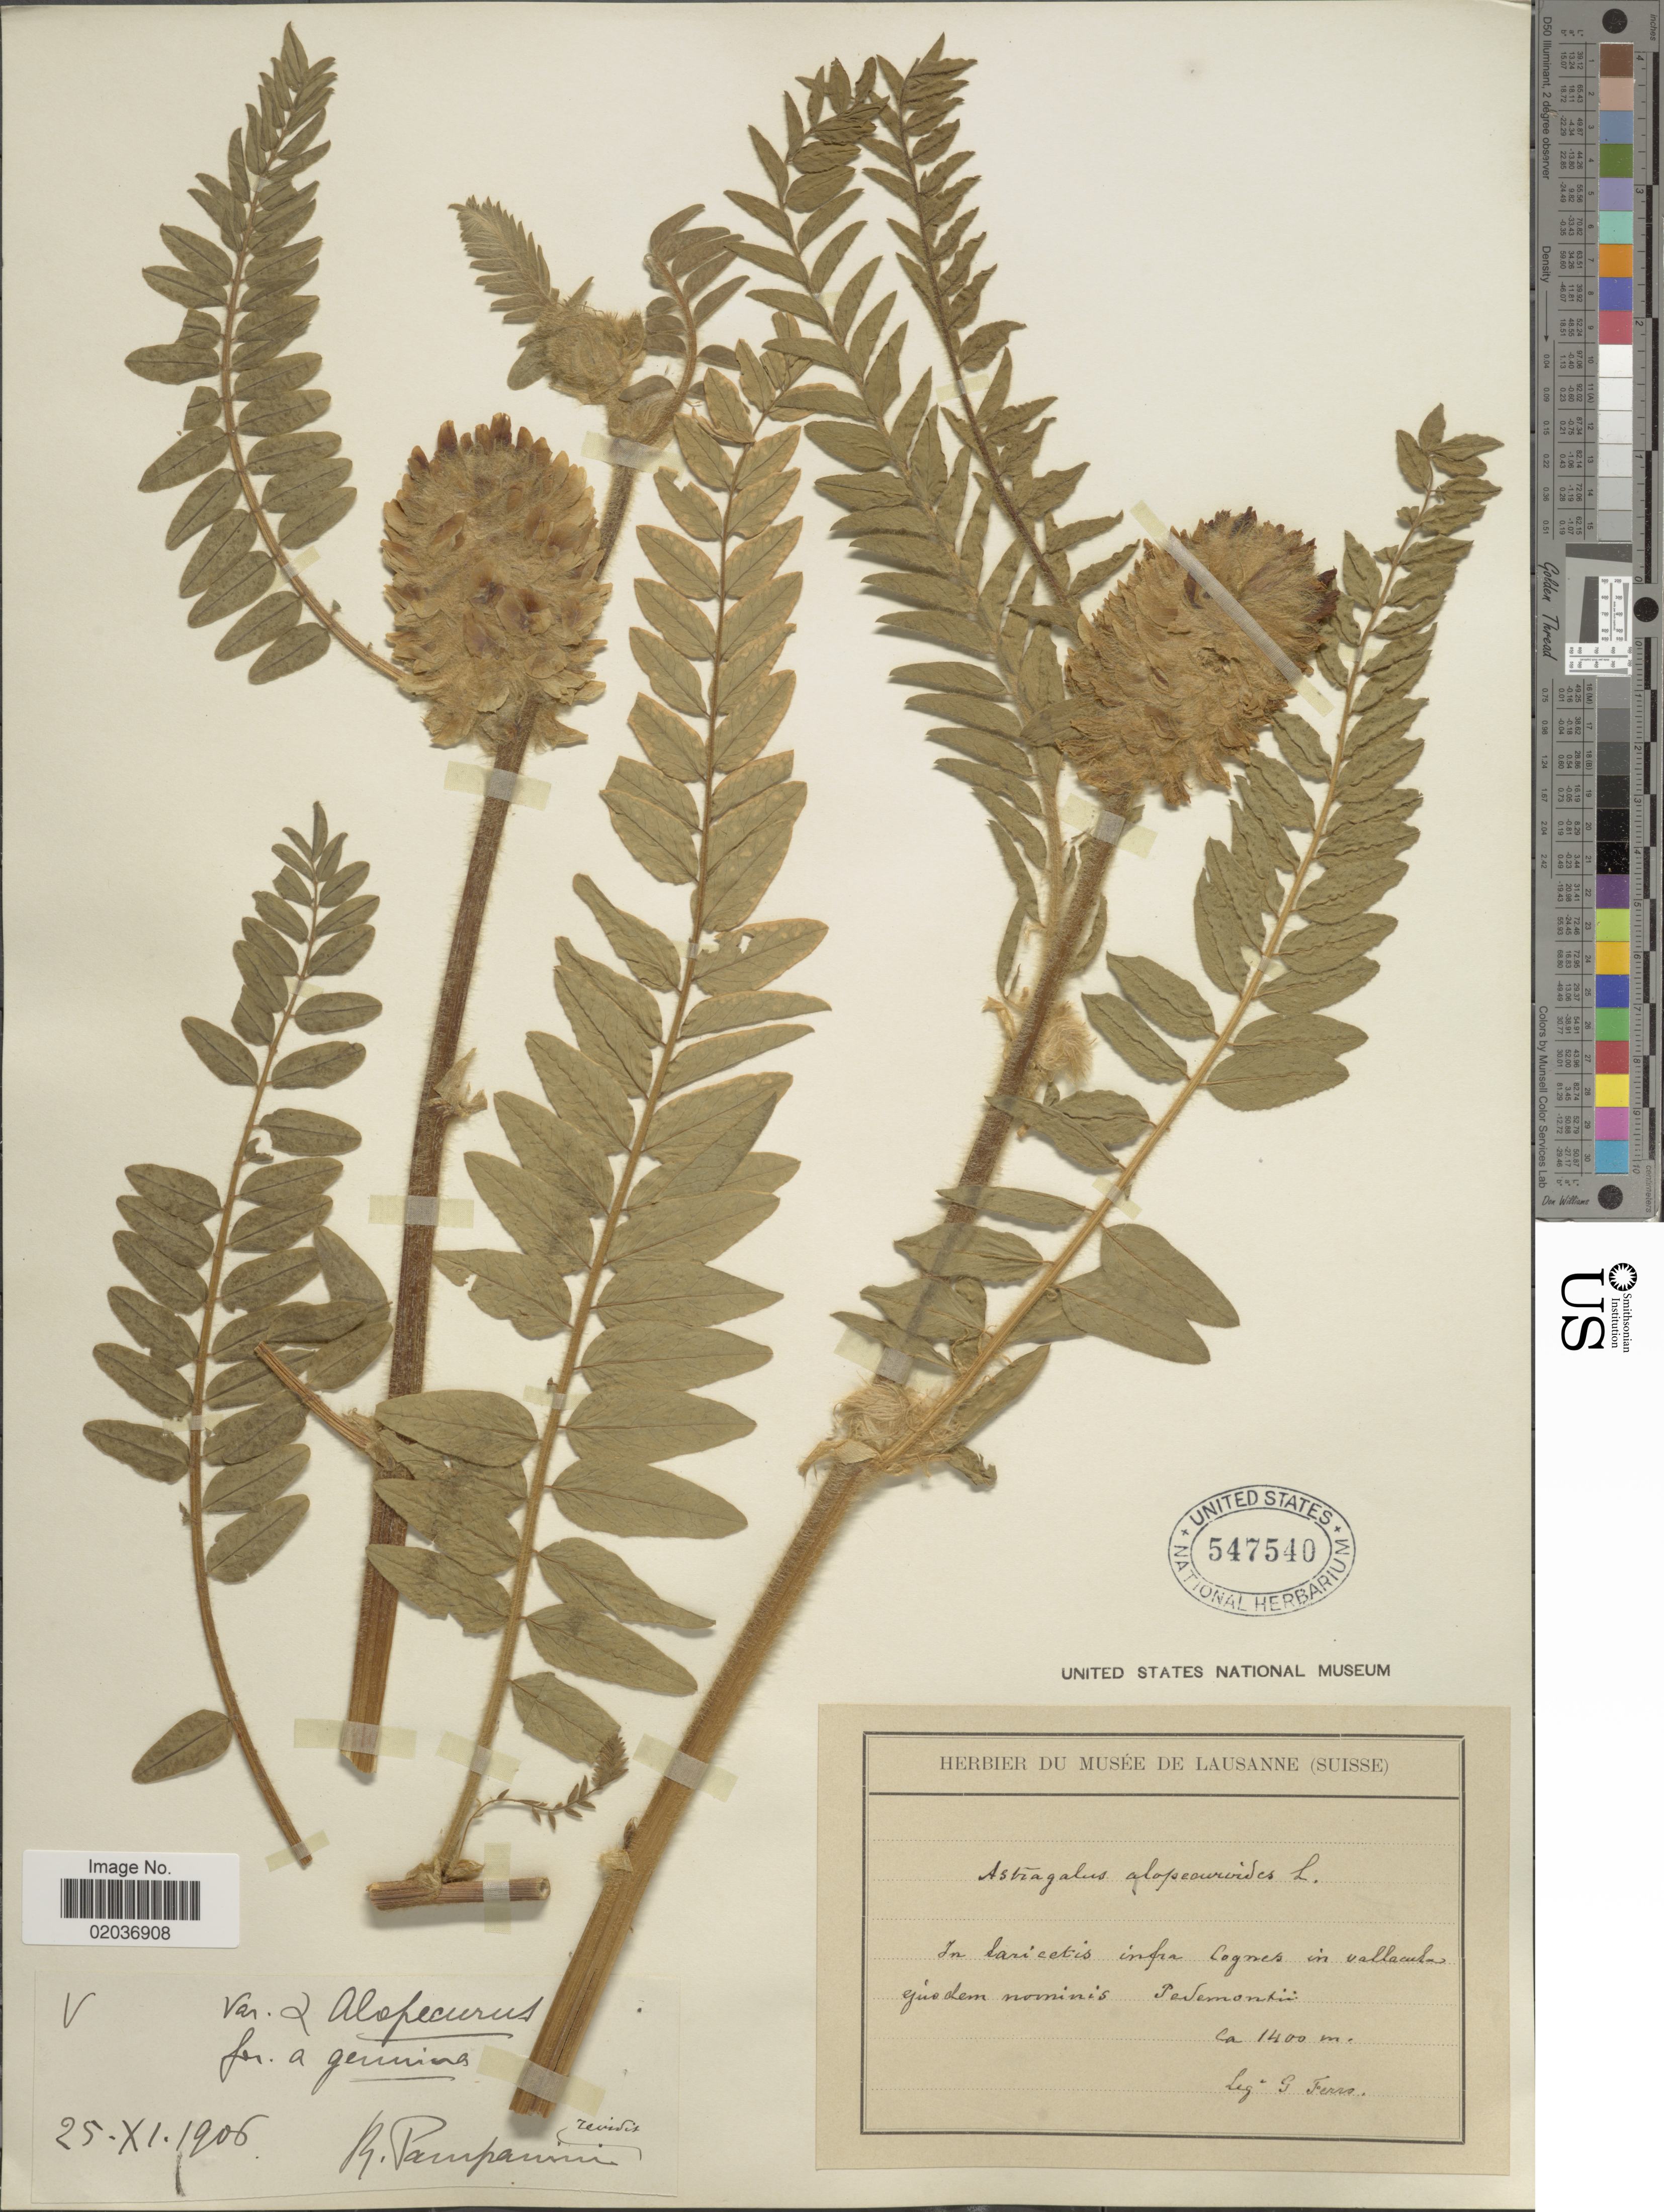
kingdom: Plantae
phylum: Tracheophyta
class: Magnoliopsida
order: Fabales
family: Fabaceae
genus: Astragalus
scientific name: Astragalus alopecuroides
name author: L.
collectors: G. Ferro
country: Italy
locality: Infra Lognets in vallacula gusdem norminis Pavemontis [interpreted]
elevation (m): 1400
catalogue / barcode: US 547540